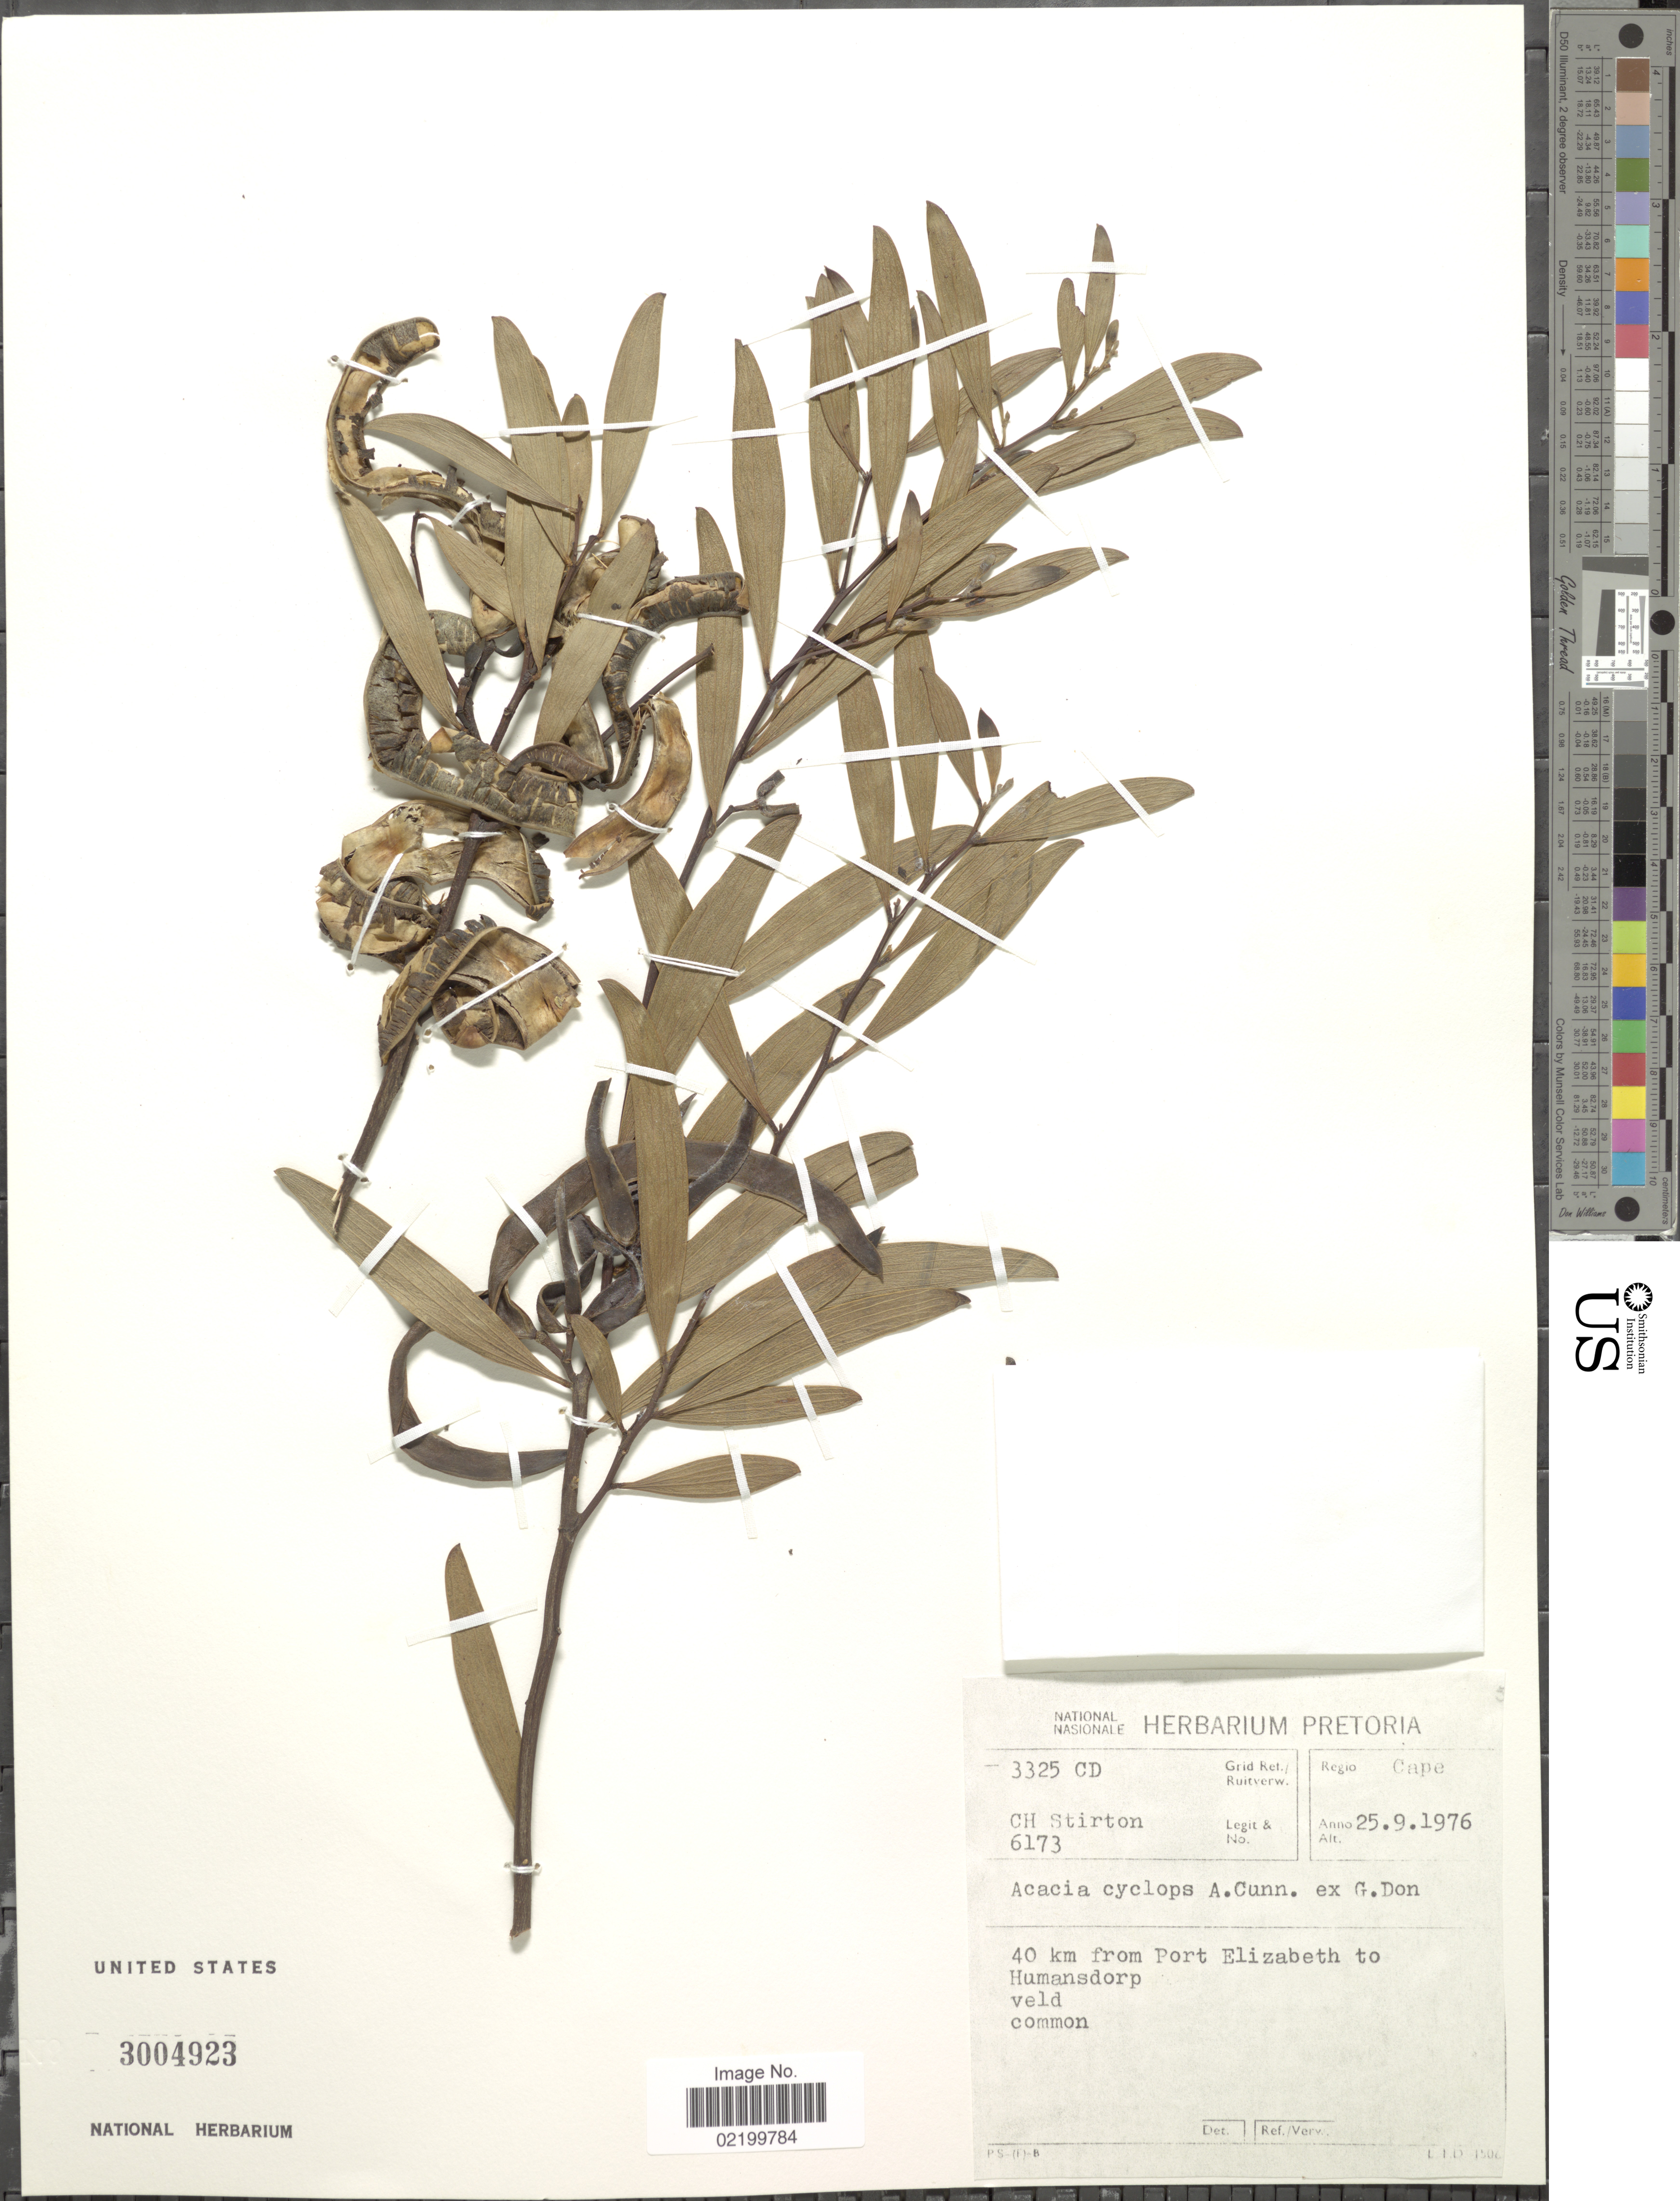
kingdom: Plantae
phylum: Tracheophyta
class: Magnoliopsida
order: Fabales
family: Fabaceae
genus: Acacia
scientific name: Acacia cyclops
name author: A. Cunn. ex G. Don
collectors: C. H. Stirton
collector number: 6173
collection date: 1976-09-25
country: South Africa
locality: Regio Cape. 40 km from Port Elizabeth to Humansdorp.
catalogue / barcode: US 3004923